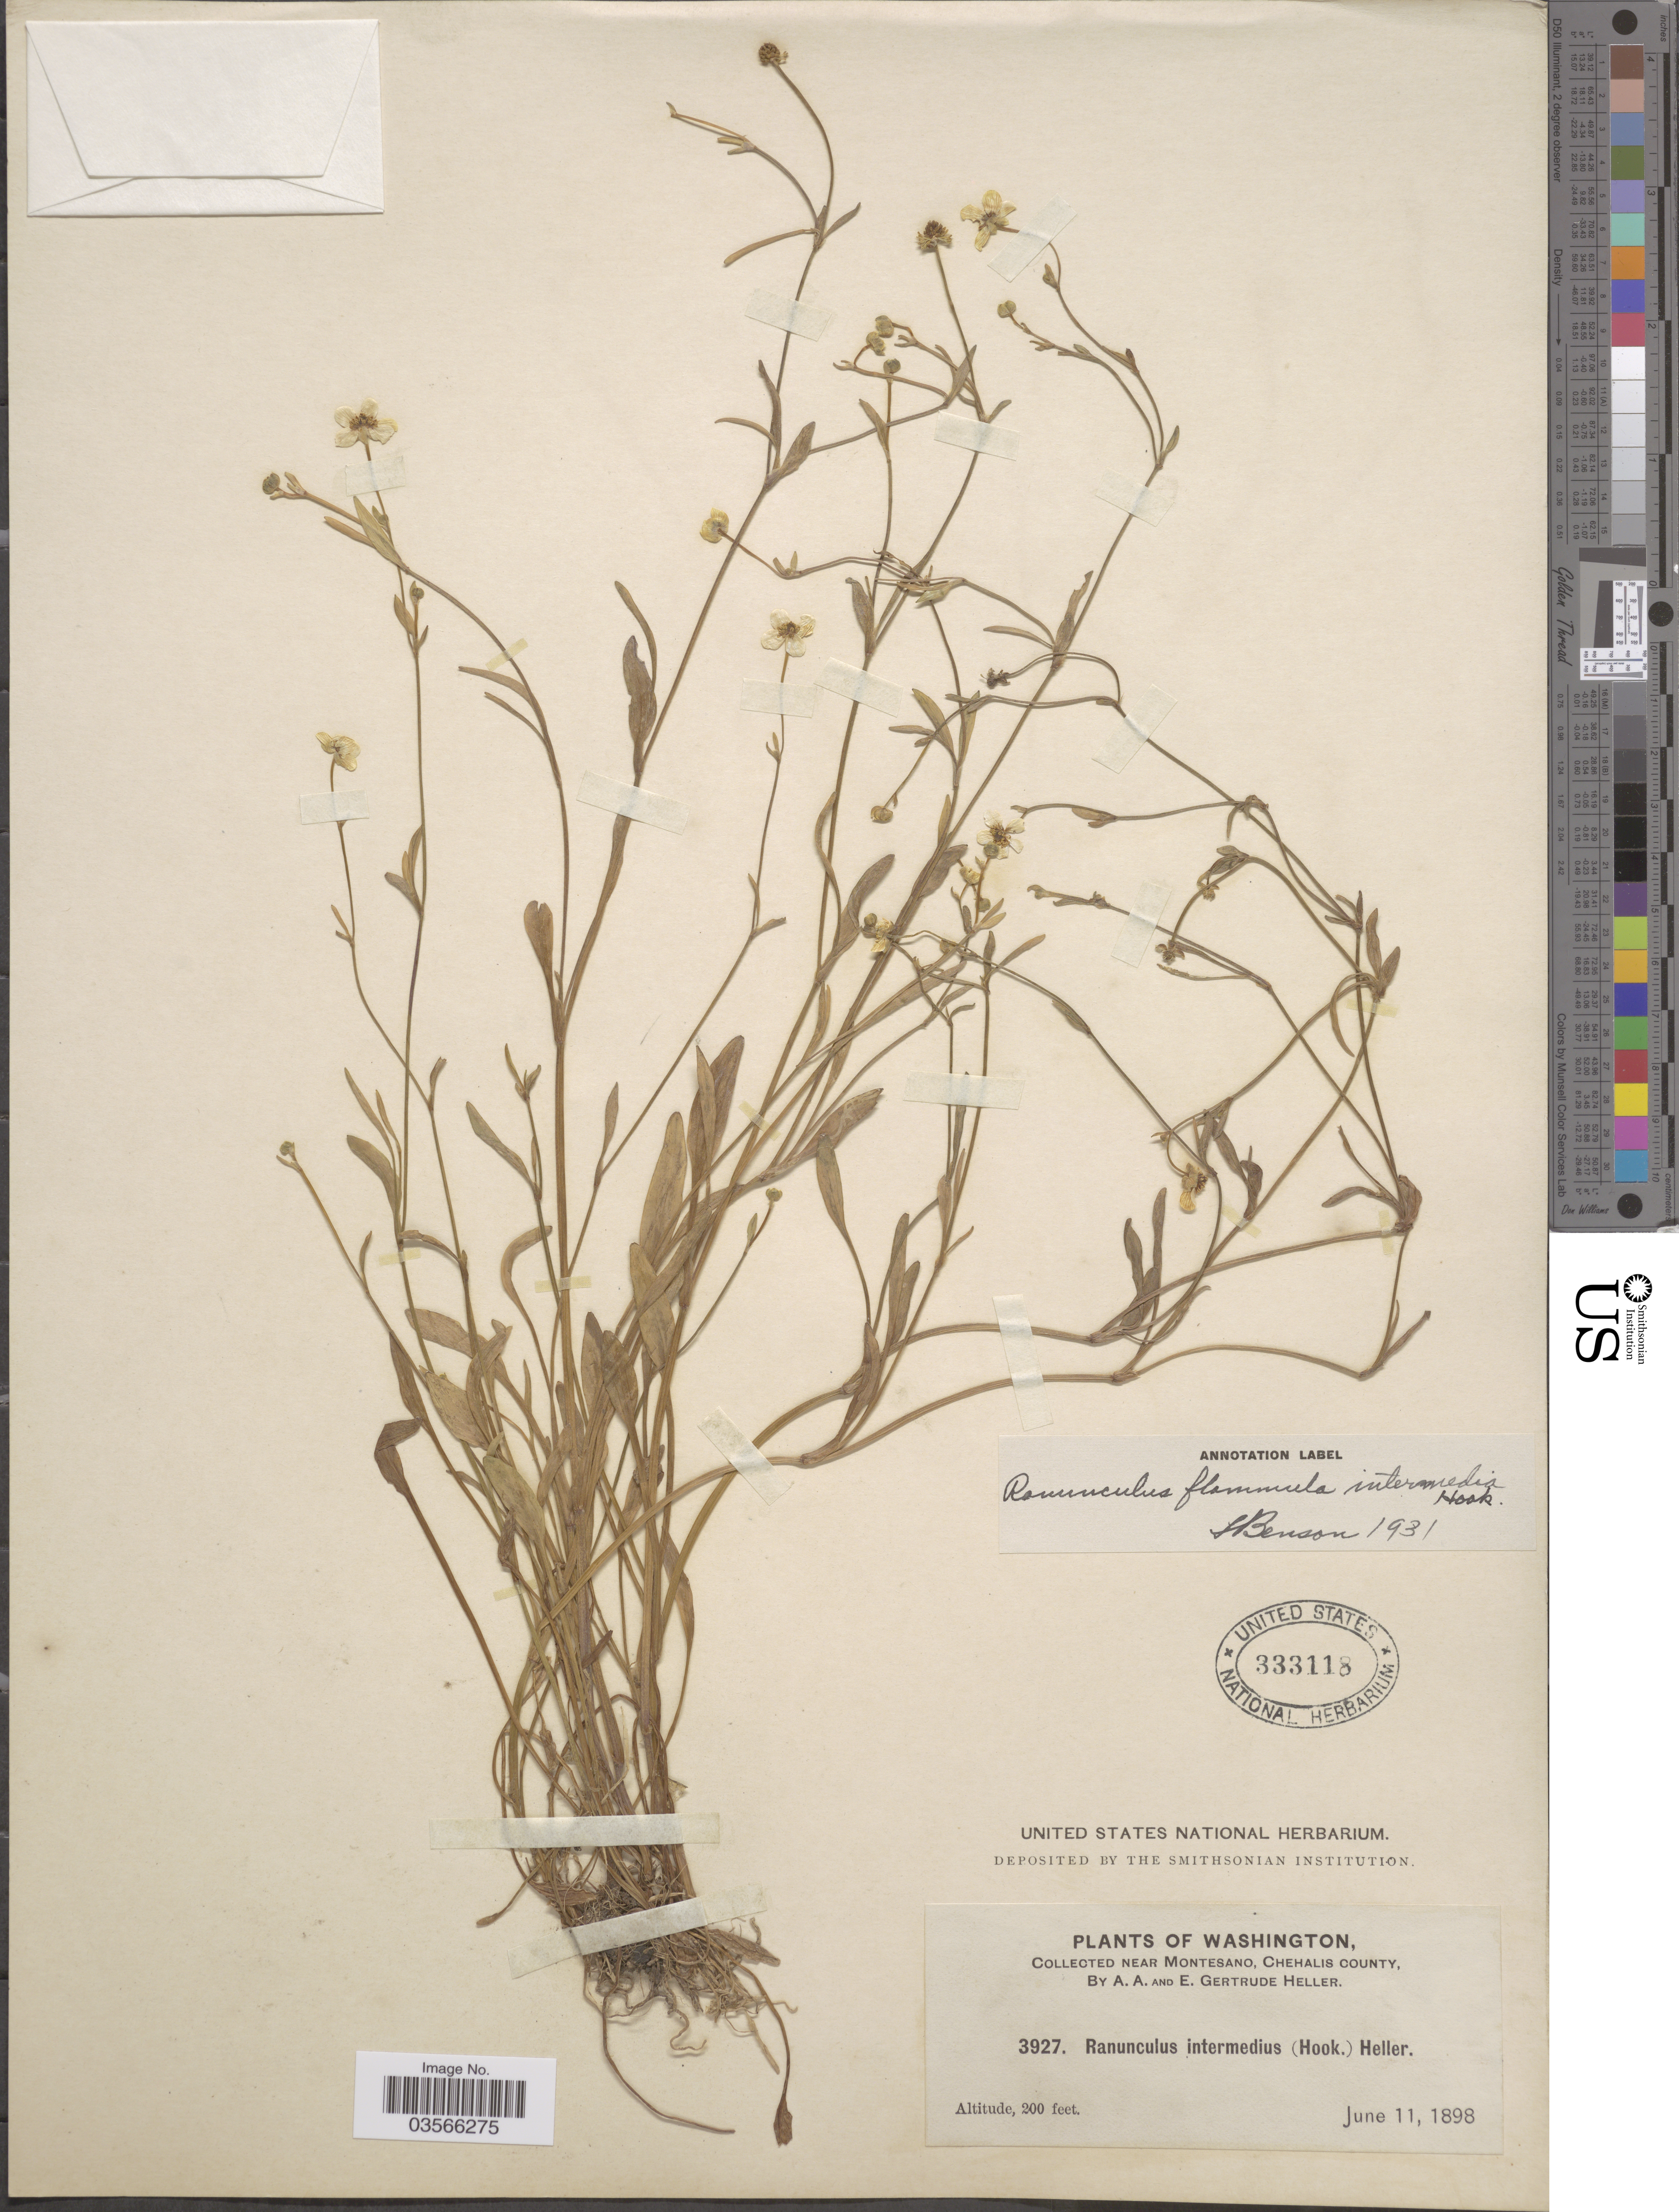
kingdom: Plantae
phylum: Tracheophyta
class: Magnoliopsida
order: Ranunculales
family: Ranunculaceae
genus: Ranunculus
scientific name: Ranunculus flammula var. ovalis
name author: (J.M. Bigelow) L.D. Benson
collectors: A. A. Heller & E. G. Heller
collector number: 3927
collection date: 1898-06-11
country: United States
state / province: Washington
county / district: Grays Harbor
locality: Near Montesano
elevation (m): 61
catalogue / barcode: US 333118